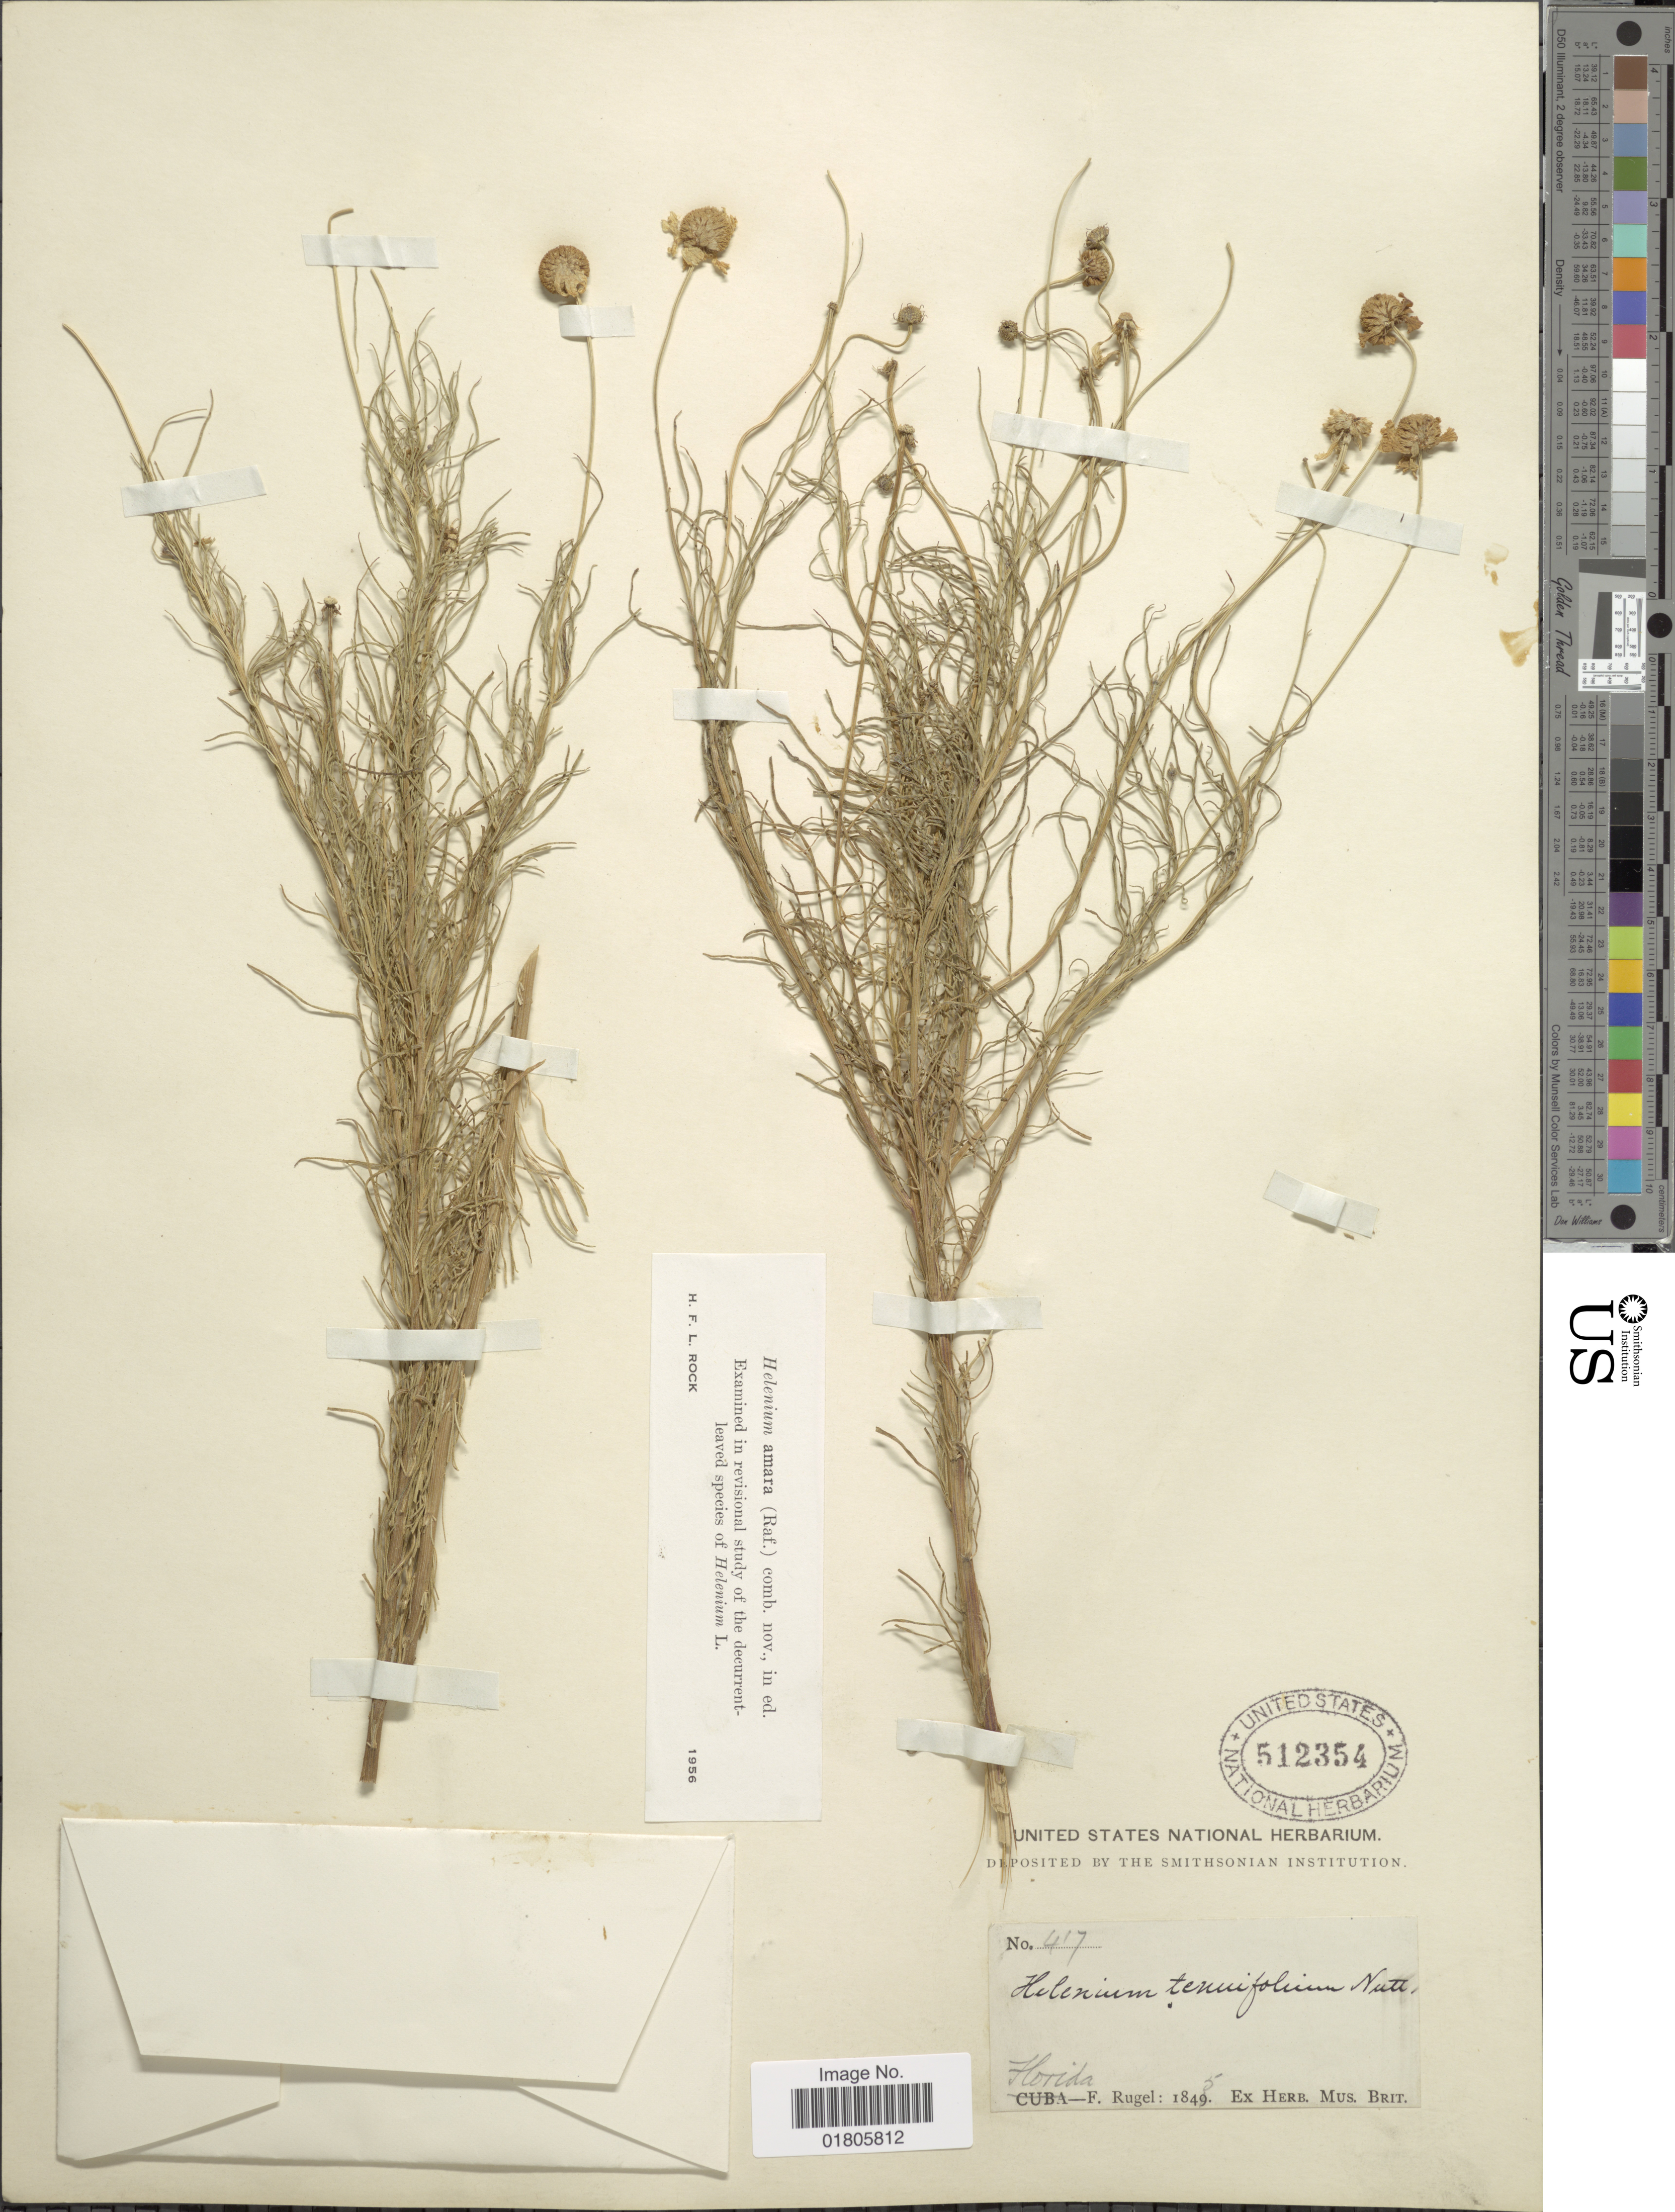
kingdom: Plantae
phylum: Tracheophyta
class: Magnoliopsida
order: Asterales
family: Asteraceae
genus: Helenium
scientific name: Helenium amarum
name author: (Raf.) H. Rock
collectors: F. Rugel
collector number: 417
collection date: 1845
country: Puerto Rico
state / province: Florida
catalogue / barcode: US 512354